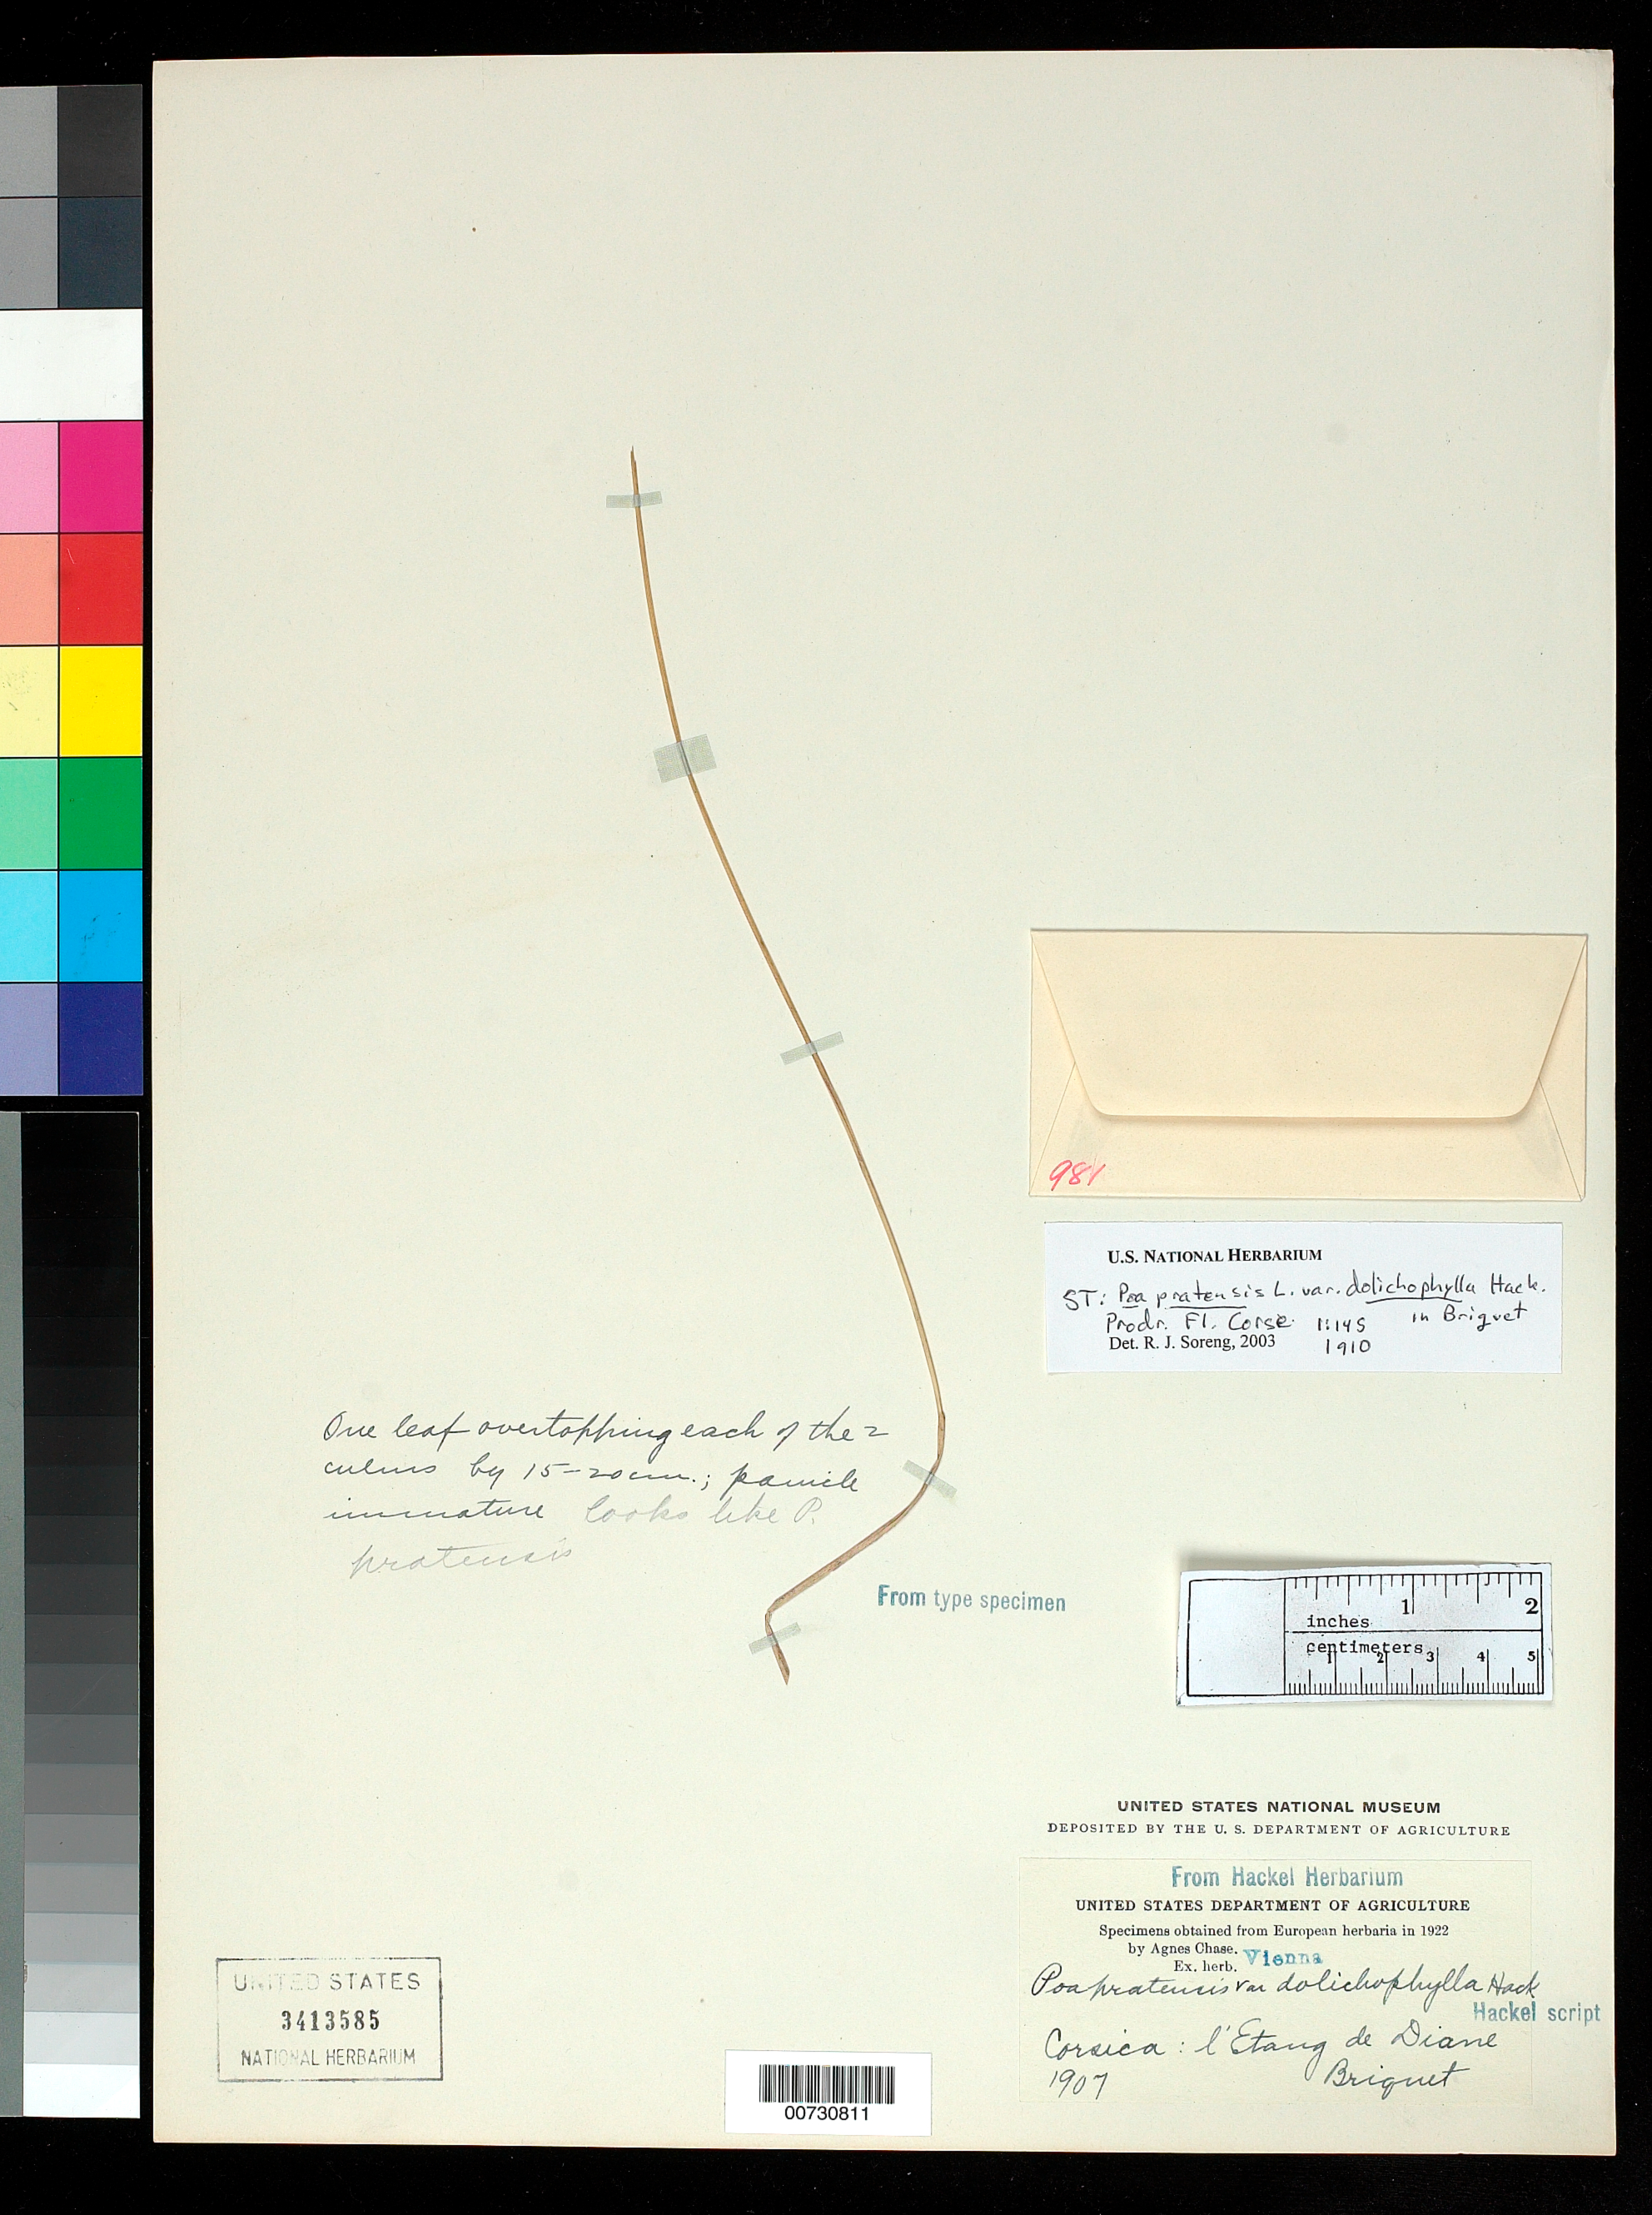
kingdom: Plantae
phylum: Tracheophyta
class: Liliopsida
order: Poales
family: Poaceae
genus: Poa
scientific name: Poa pratensis var. dolichophylla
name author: Hack. in Briq.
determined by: Soreng, Robert J., Research Associate (BOT), Smithsonian Institution - National Museum of Natural History (UNITED STATES)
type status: Syntype Fragment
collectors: J. I. Briquet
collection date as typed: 1907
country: France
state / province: Corsica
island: Corse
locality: l'Etang de Diane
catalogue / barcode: US 3413585